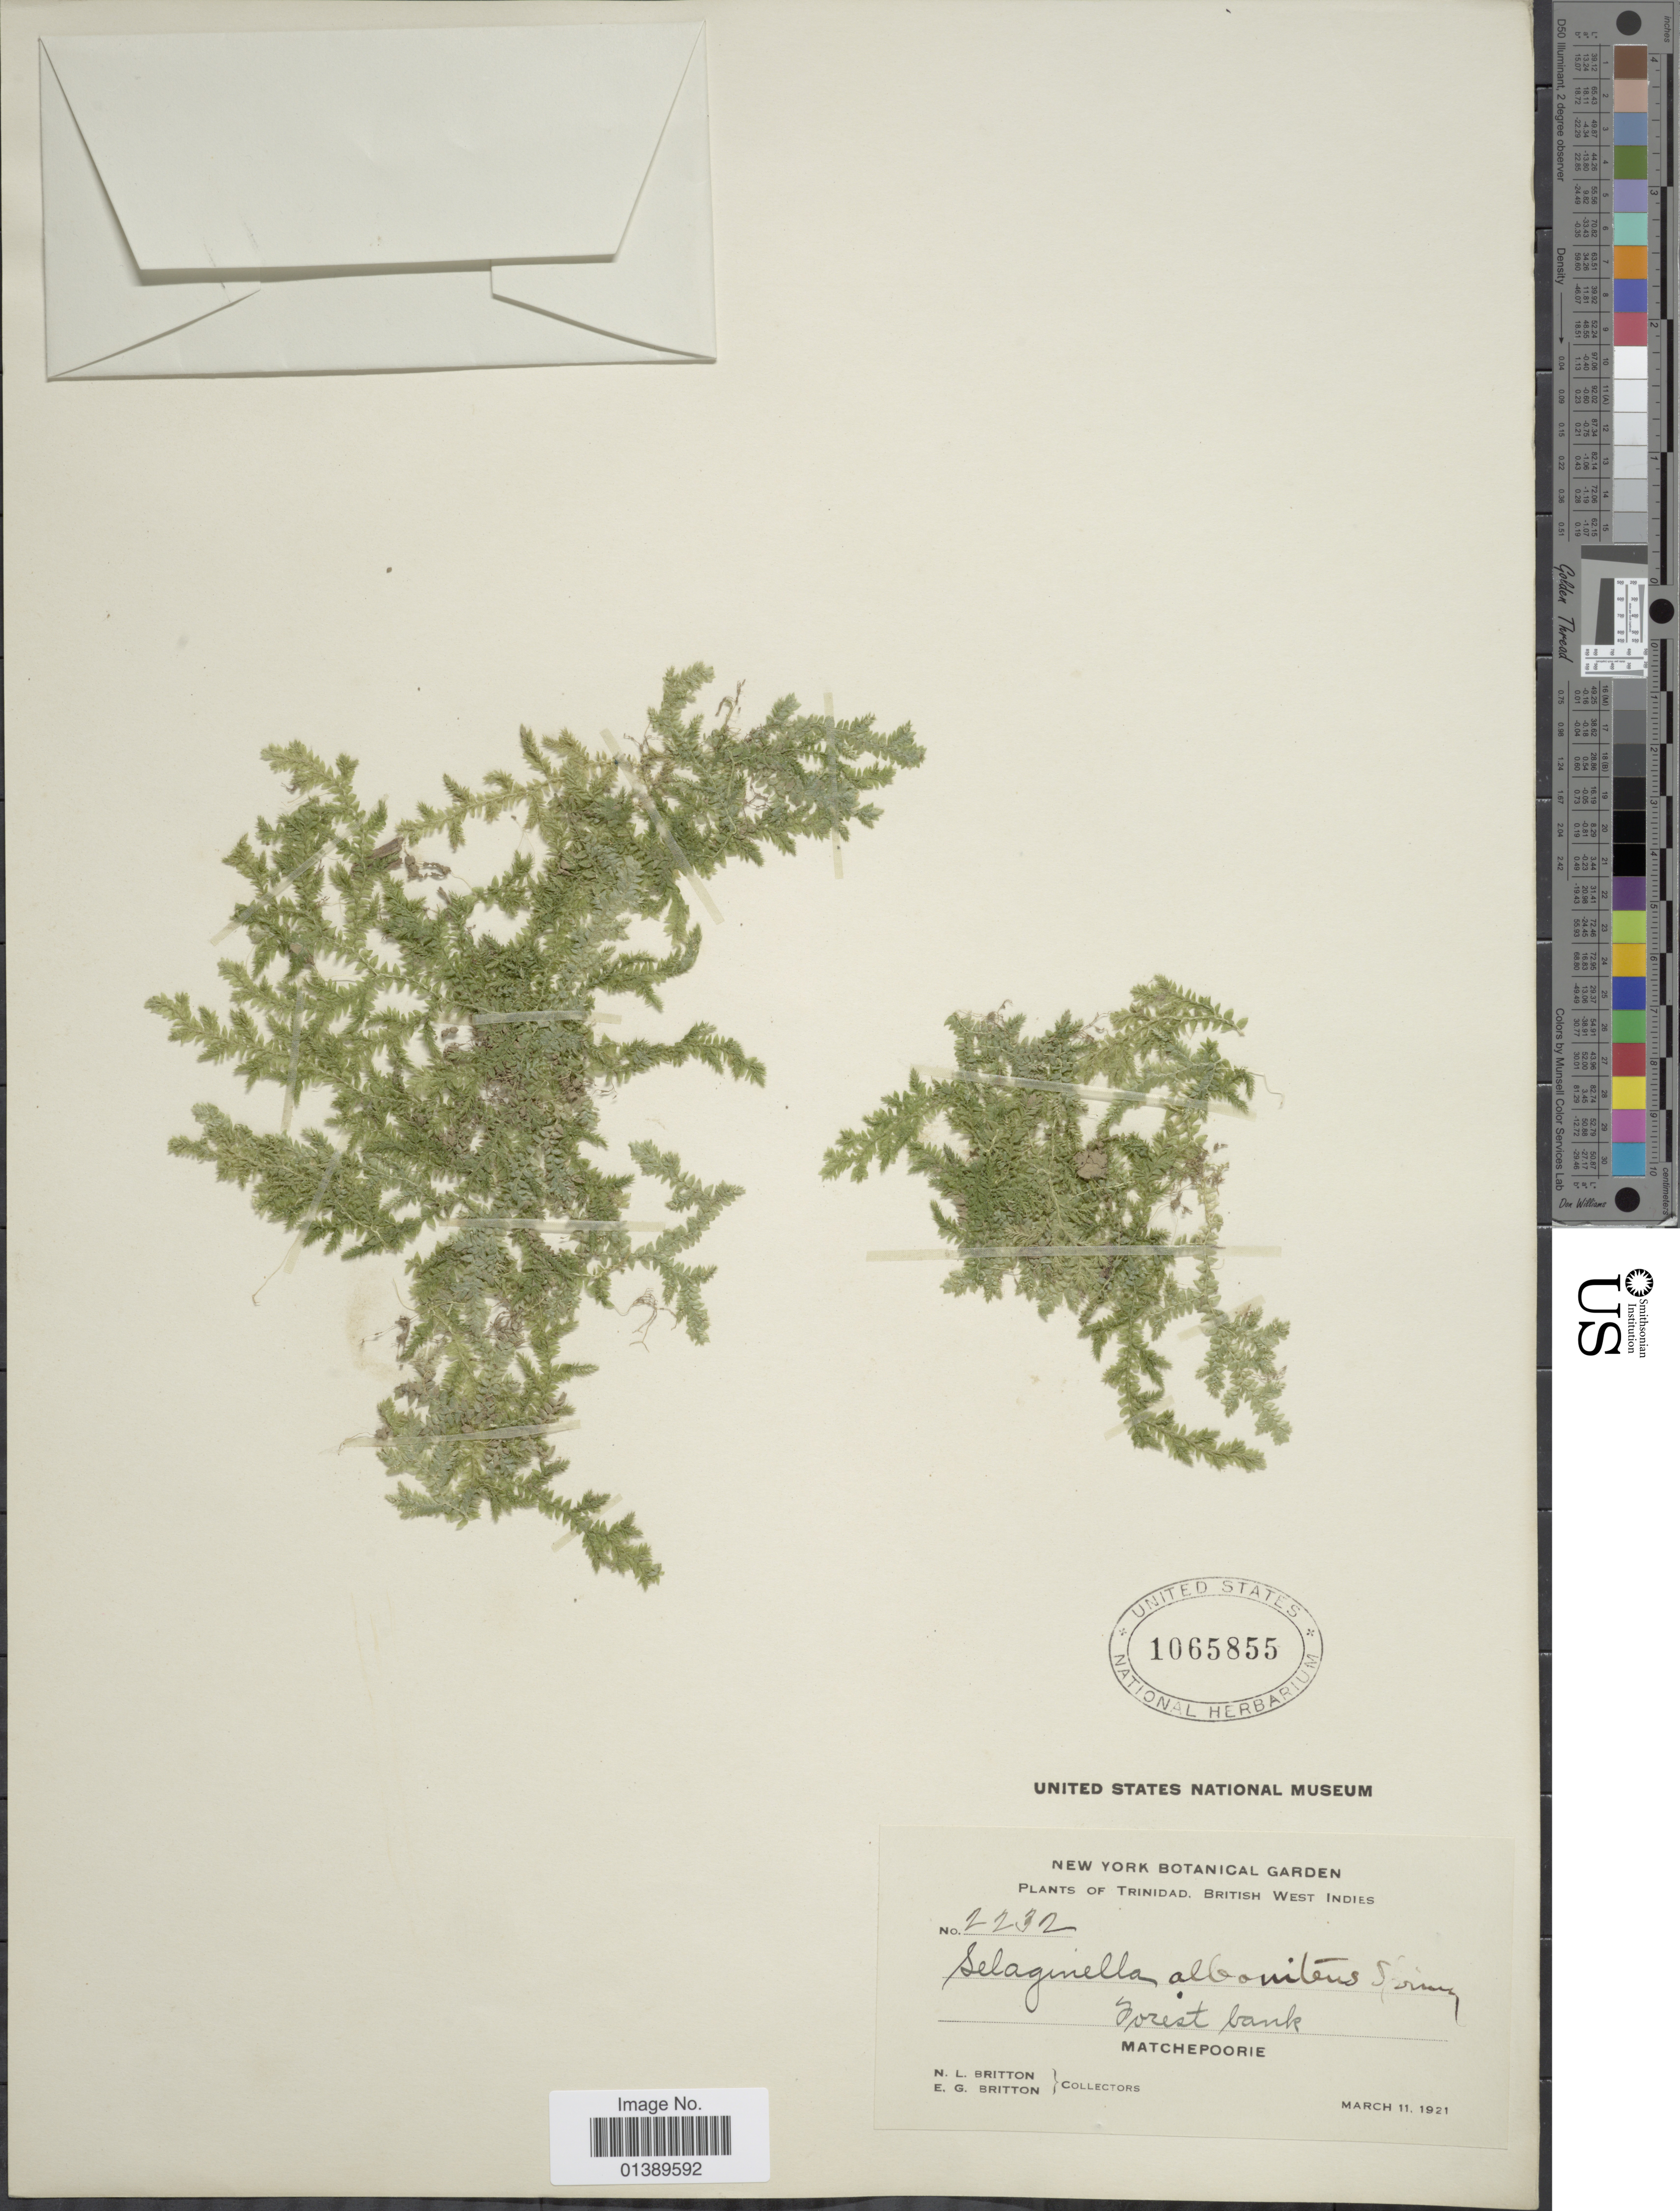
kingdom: Plantae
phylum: Tracheophyta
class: Lycopodiopsida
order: Selaginellales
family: Selaginellaceae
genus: Selaginella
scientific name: Selaginella cladorrhizans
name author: A. Br.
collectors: N. Britton & E. G. Britton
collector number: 2232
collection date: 1921-03-11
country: Trinidad and Tobago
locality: Trinidad, British West Indies, Matchepoorie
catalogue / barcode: US 1065855